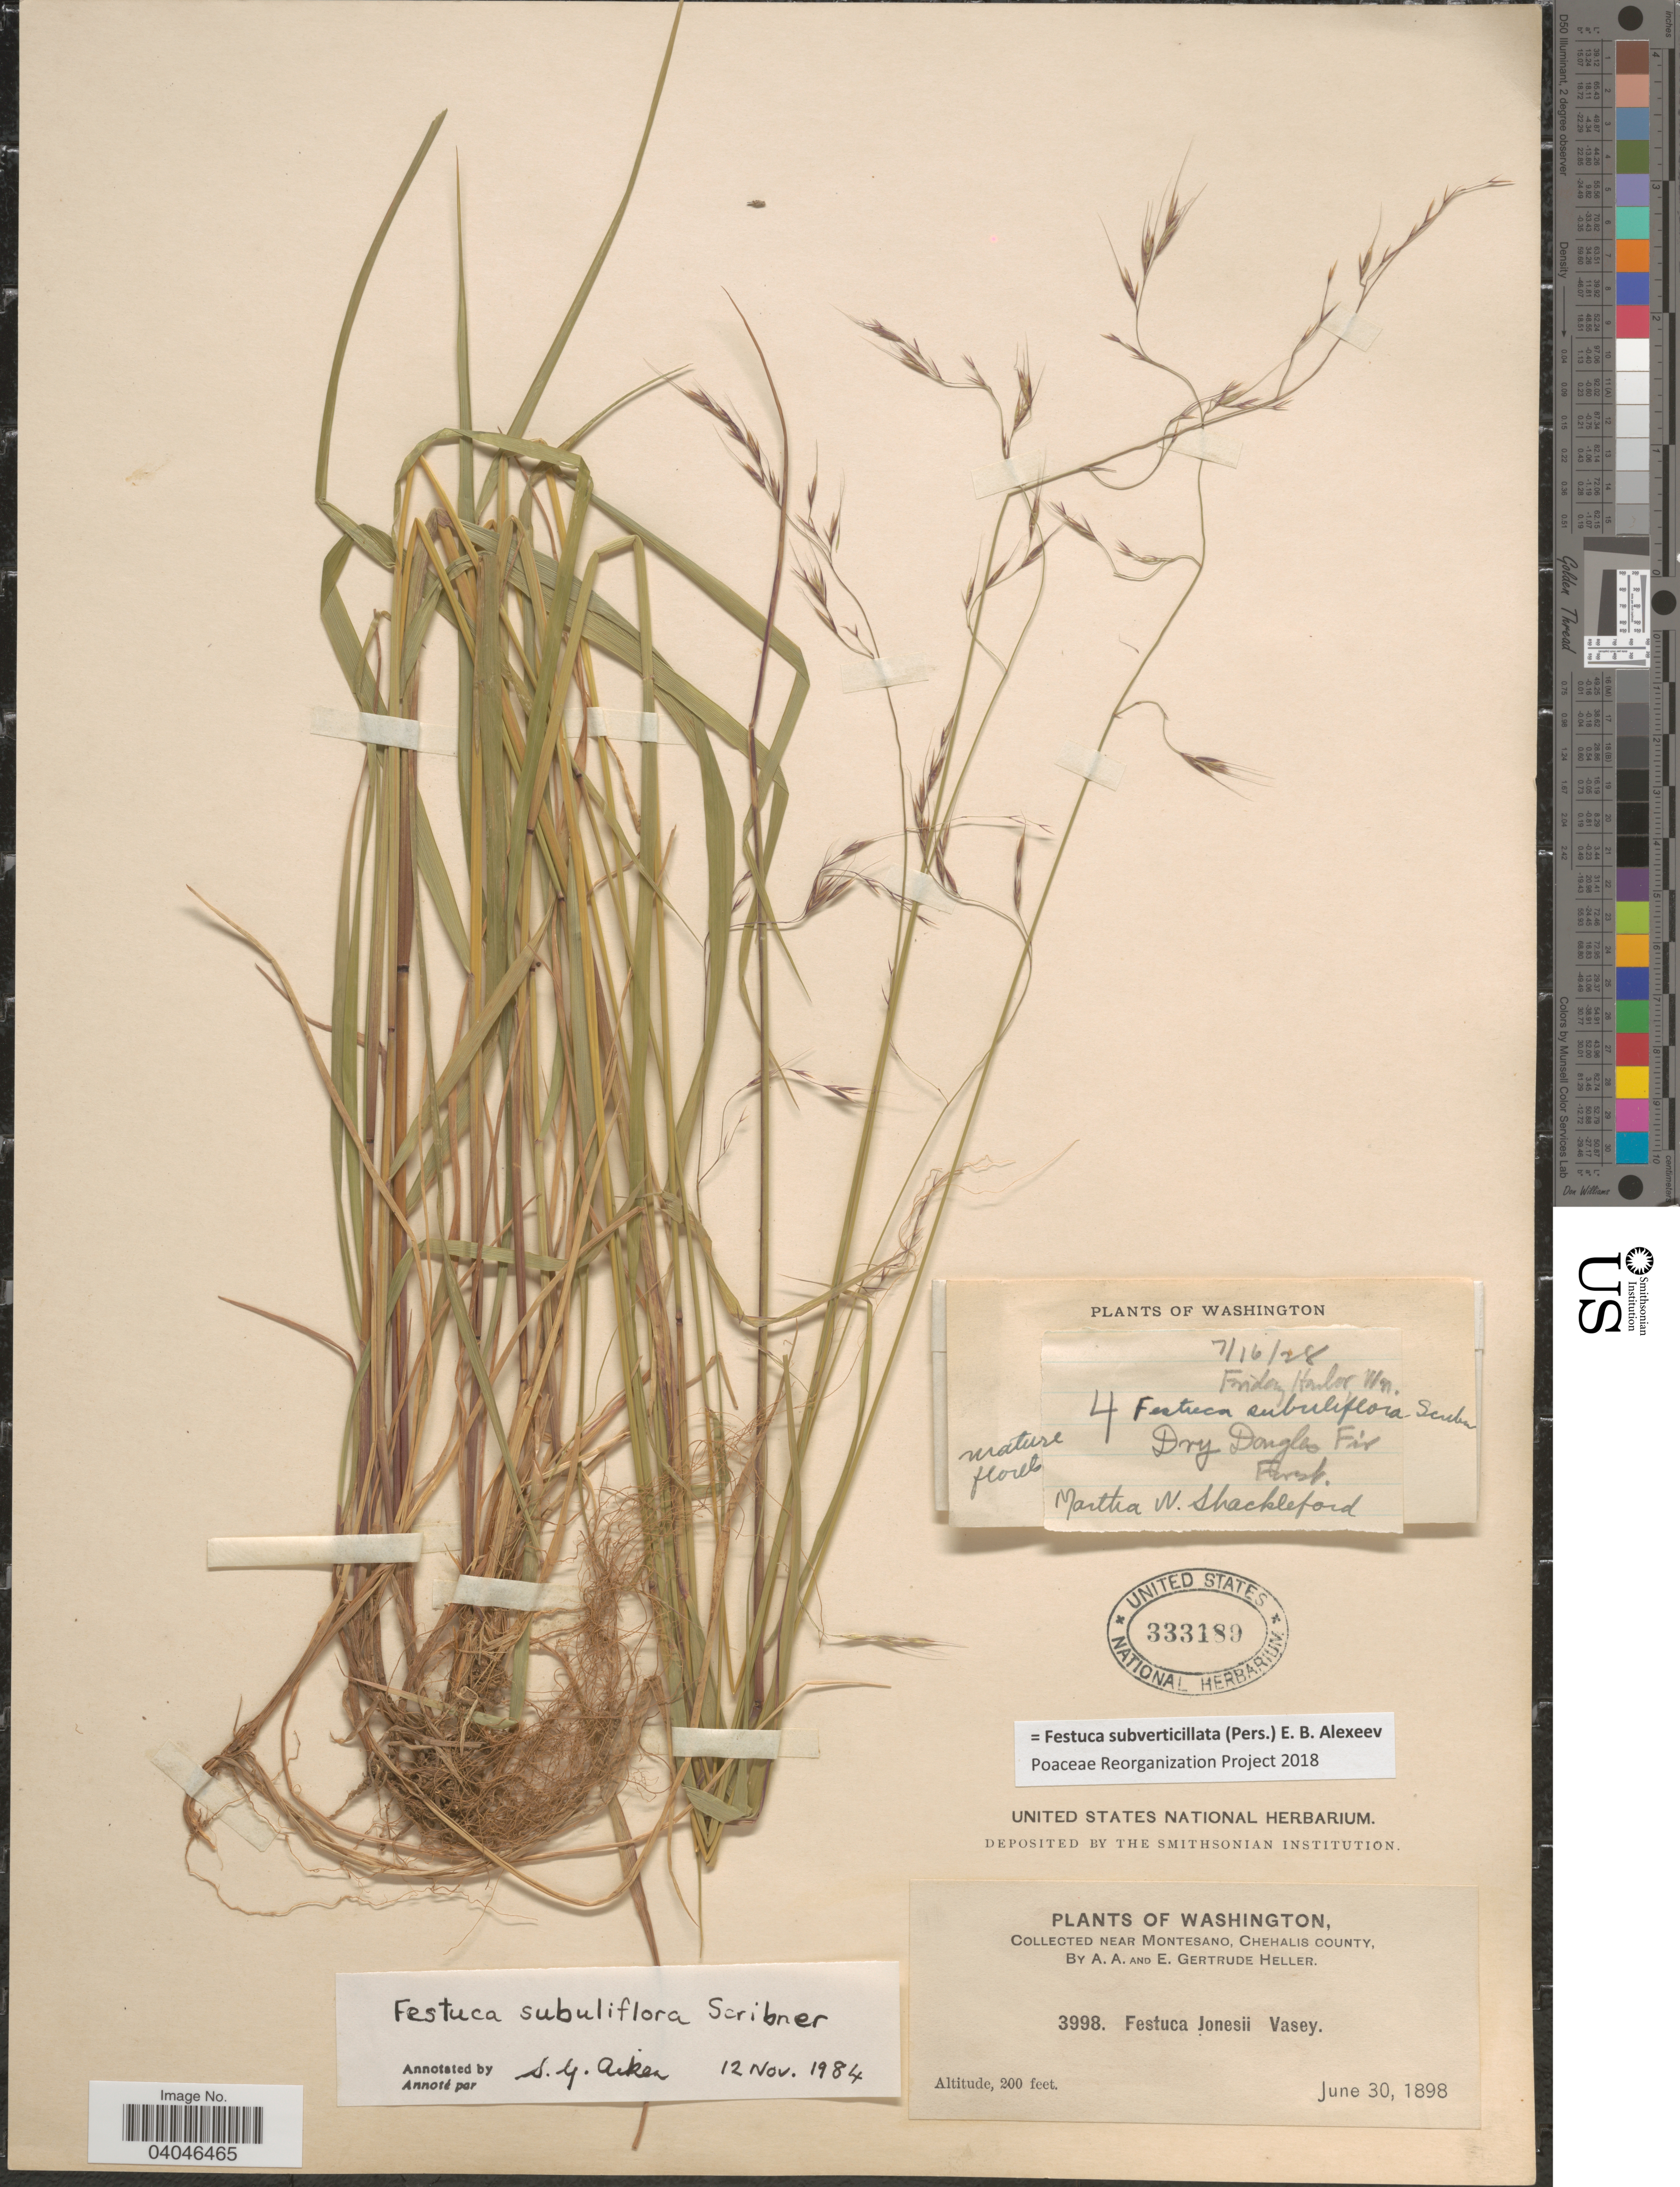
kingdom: Plantae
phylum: Tracheophyta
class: Liliopsida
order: Poales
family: Poaceae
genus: Festuca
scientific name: Festuca subverticillata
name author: (Pers.) E.B. Alexeev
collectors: A. A. Heller & E. G. Heller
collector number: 3998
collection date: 1898-06-30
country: United States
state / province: Washington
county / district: Grays Harbor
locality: Near Montesano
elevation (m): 61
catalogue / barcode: US 333189